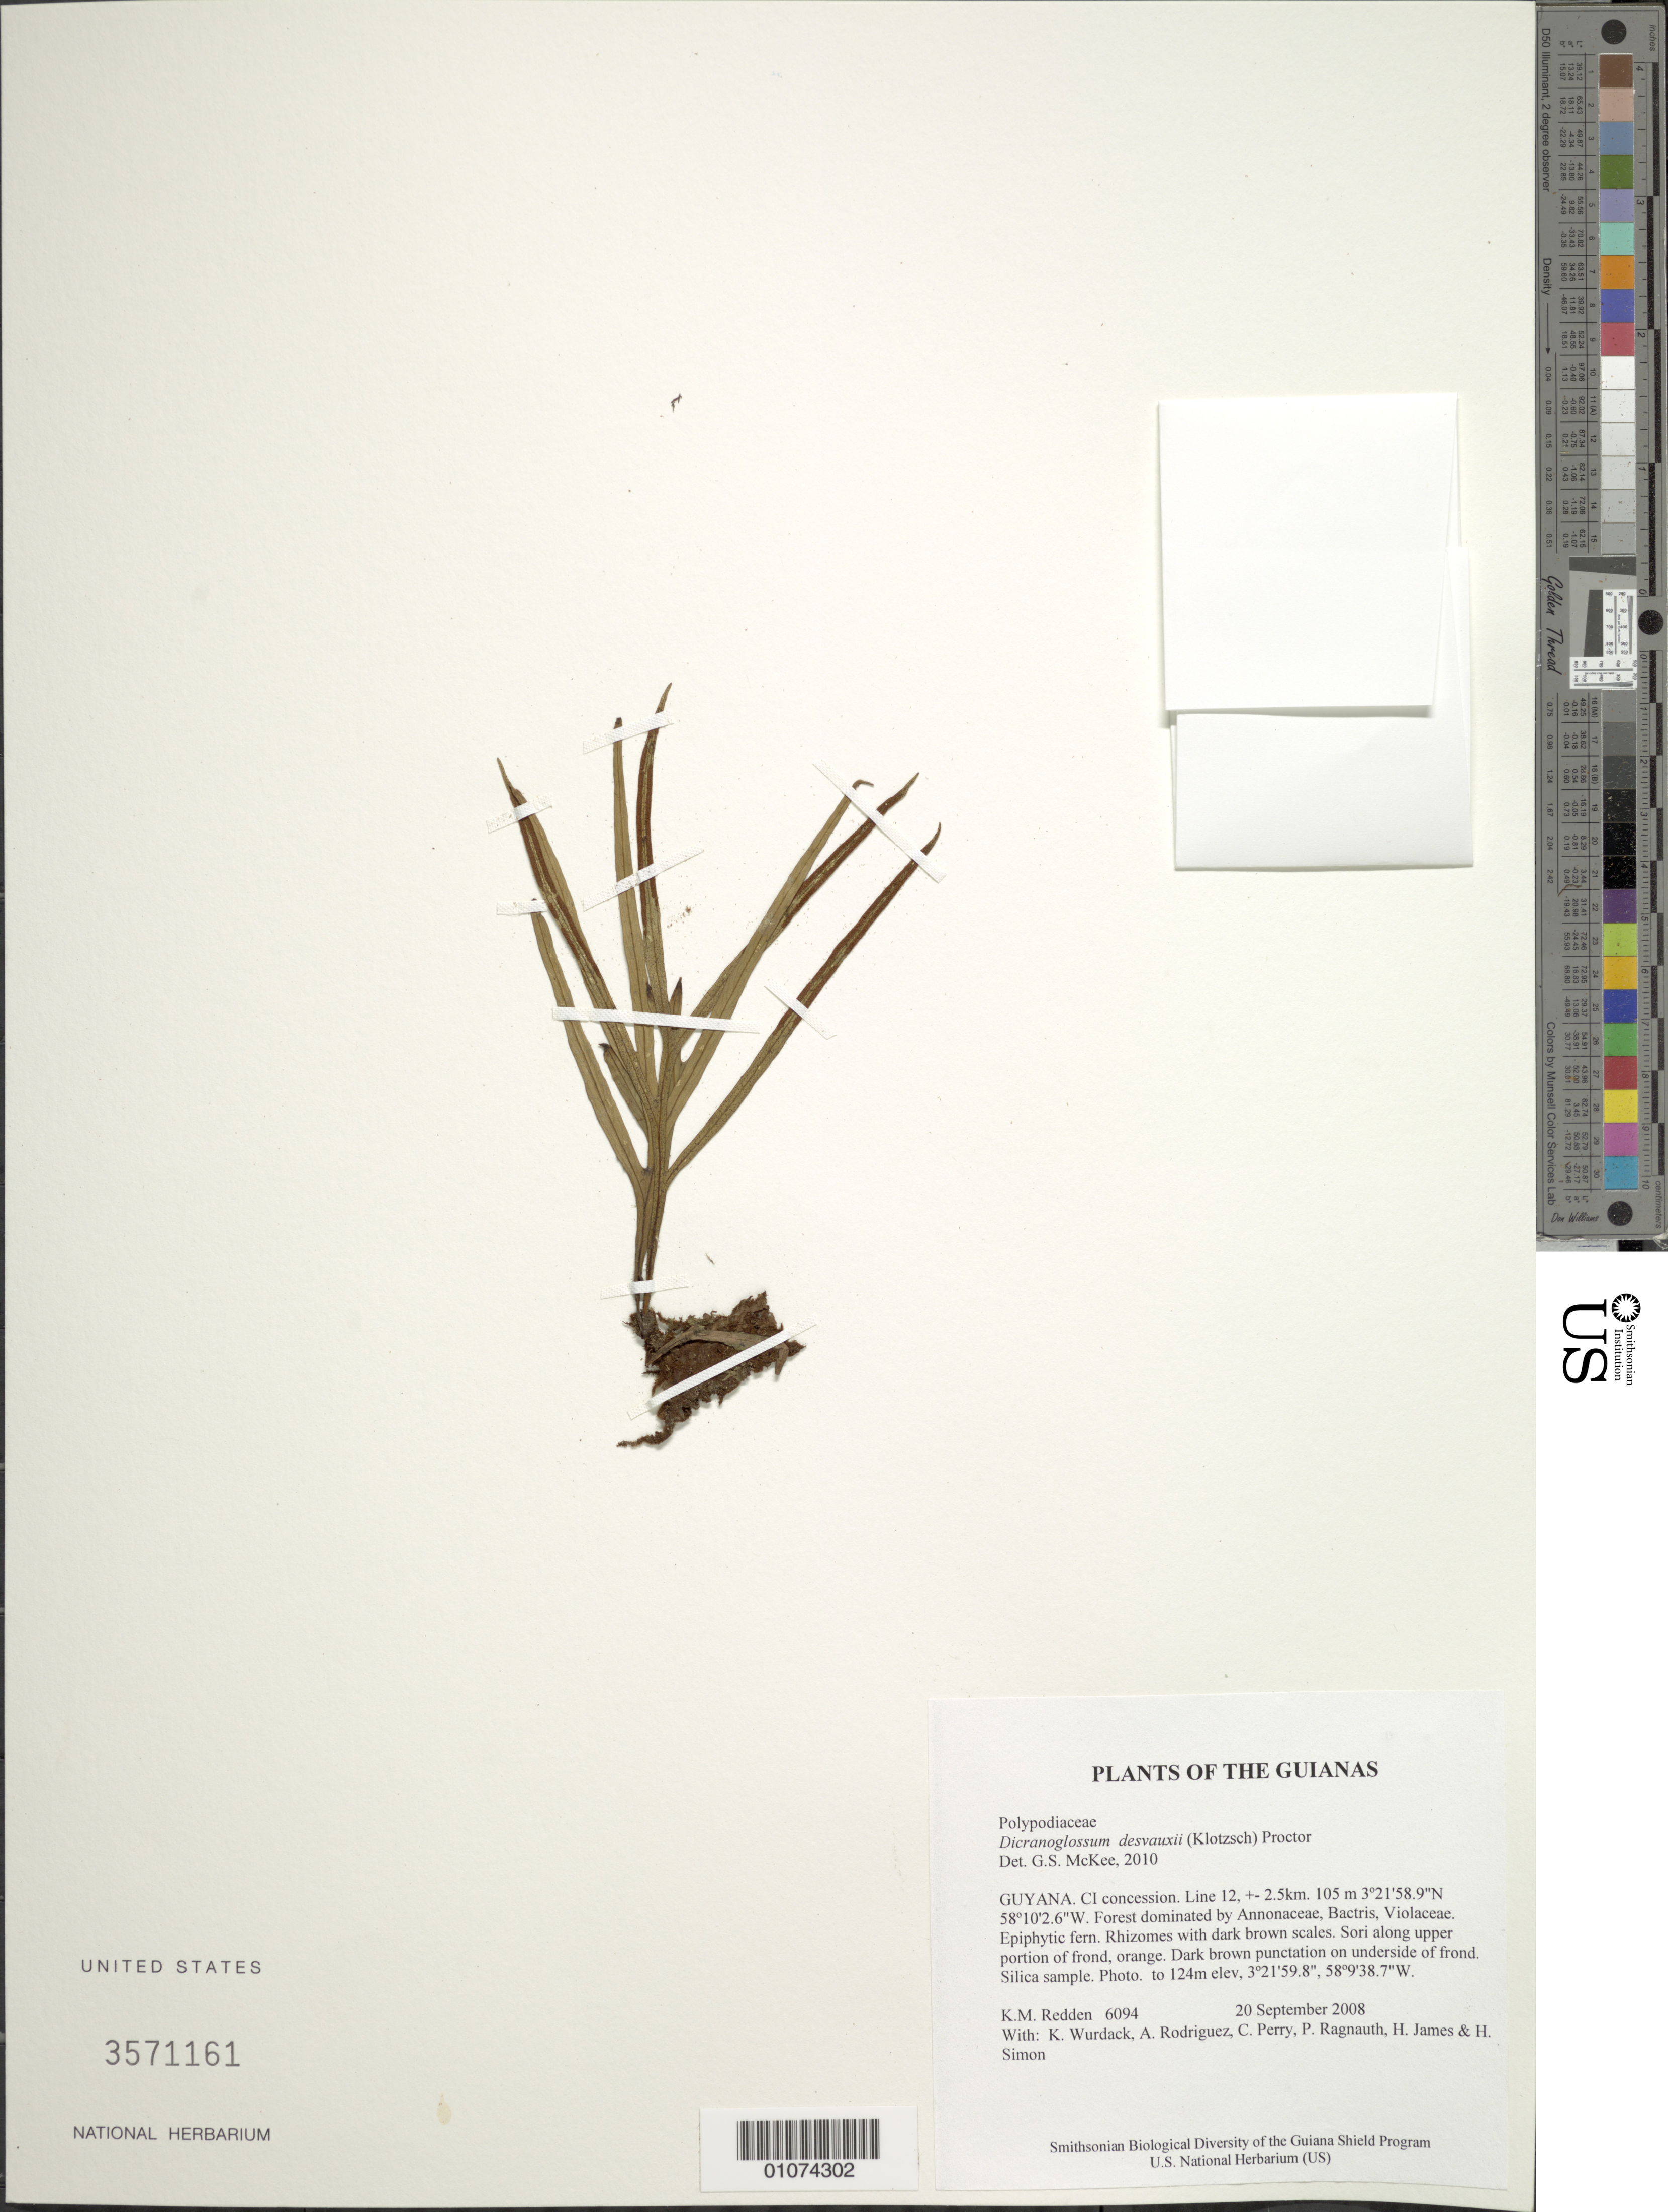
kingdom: Plantae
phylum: Tracheophyta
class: Polypodiopsida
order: Polypodiales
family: Polypodiaceae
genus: Pleopeltis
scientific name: Pleopeltis desvauxii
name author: (Klotzsch) Salino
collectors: K. M. Redden, K. Wurdack, A. Rodriguez, C. Perry, P. Ragnauth, H. James & H. Simon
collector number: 6094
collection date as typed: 20 September 2008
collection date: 2008-09-20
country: Guyana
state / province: U. Takutu-U. Essequibo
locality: CI concession. Line 12, +- 2.5km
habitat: Forest dominated by Annonaceae, Bactris, Violaceae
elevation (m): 105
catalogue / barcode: US 3571161